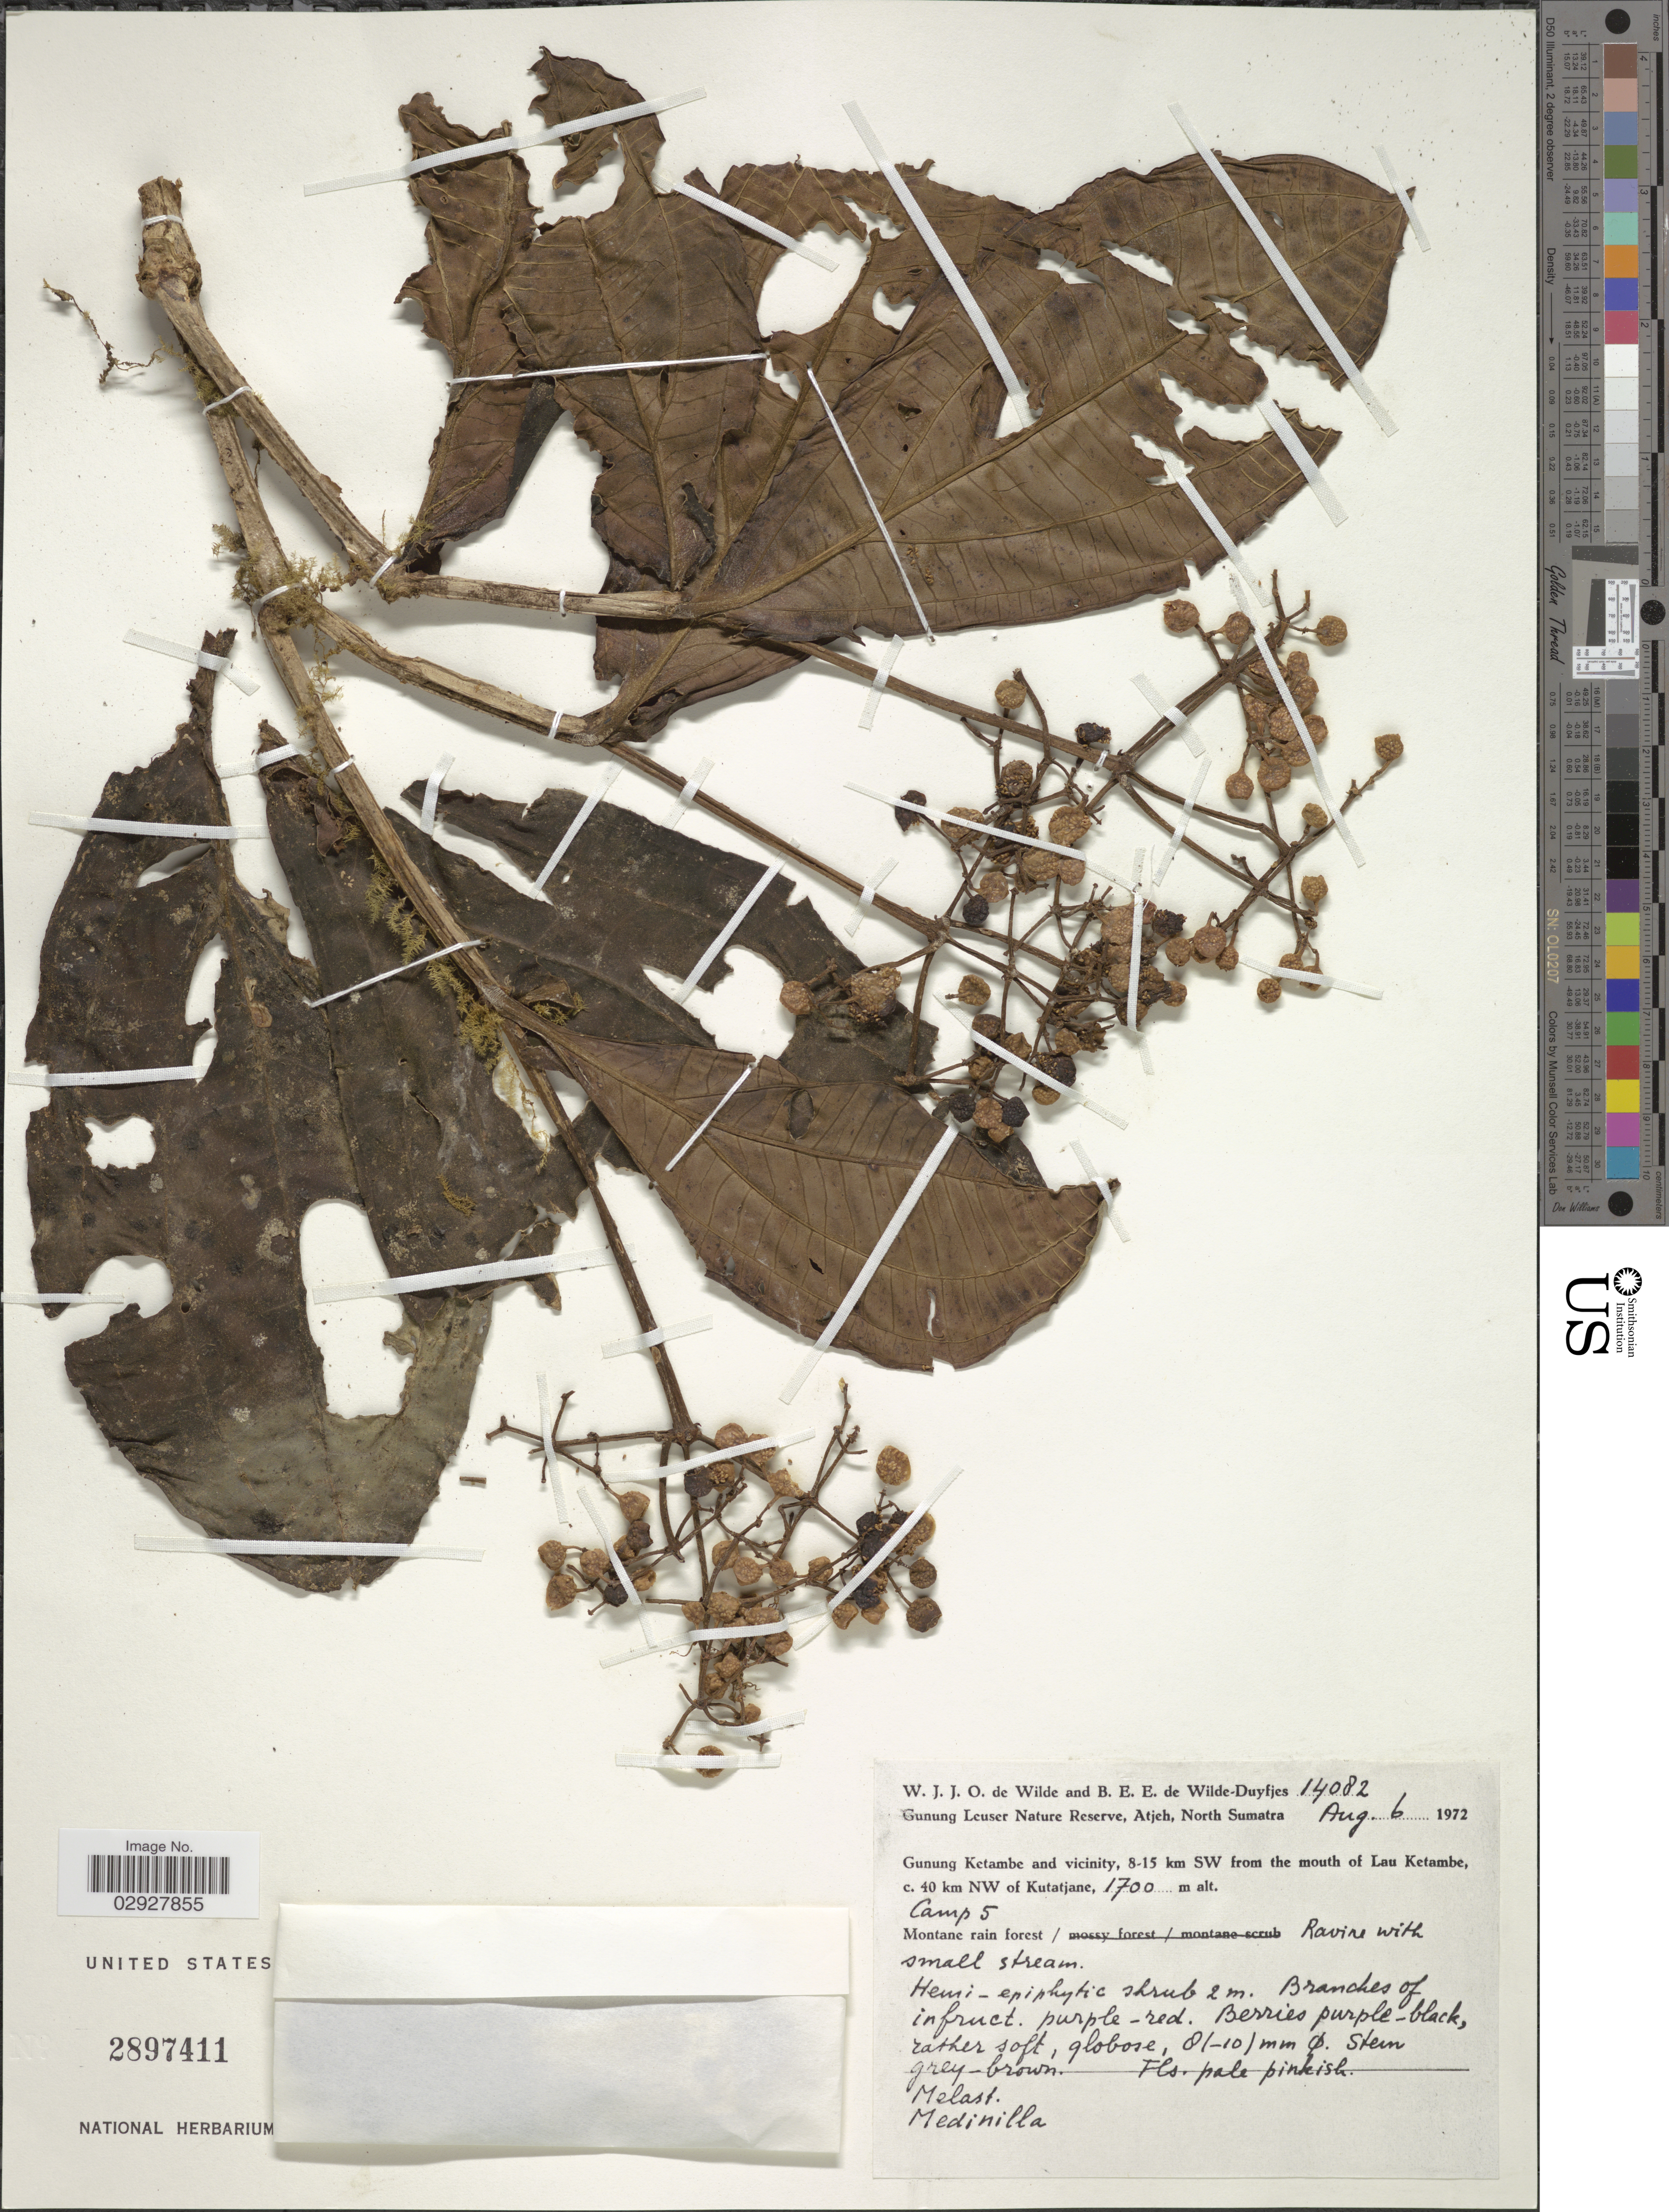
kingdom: Plantae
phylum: Tracheophyta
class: Magnoliopsida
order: Myrtales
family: Melastomataceae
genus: Medinilla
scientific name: Medinilla sp.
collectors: W. J. de Wilde & B. E. de Wilde-Duyfjes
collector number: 14082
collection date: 1972-08-06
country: Indonesia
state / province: Sumatra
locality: Gunung Leuser Nature Reserve, Atjeh, North Sumatra, Gunung Ketambe and vicinity, 8-15 km SW from the mouth of Lau Ketambe, c. 40 km NW of Kutatjane, Camp 5.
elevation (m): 1700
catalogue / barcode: US 2897411